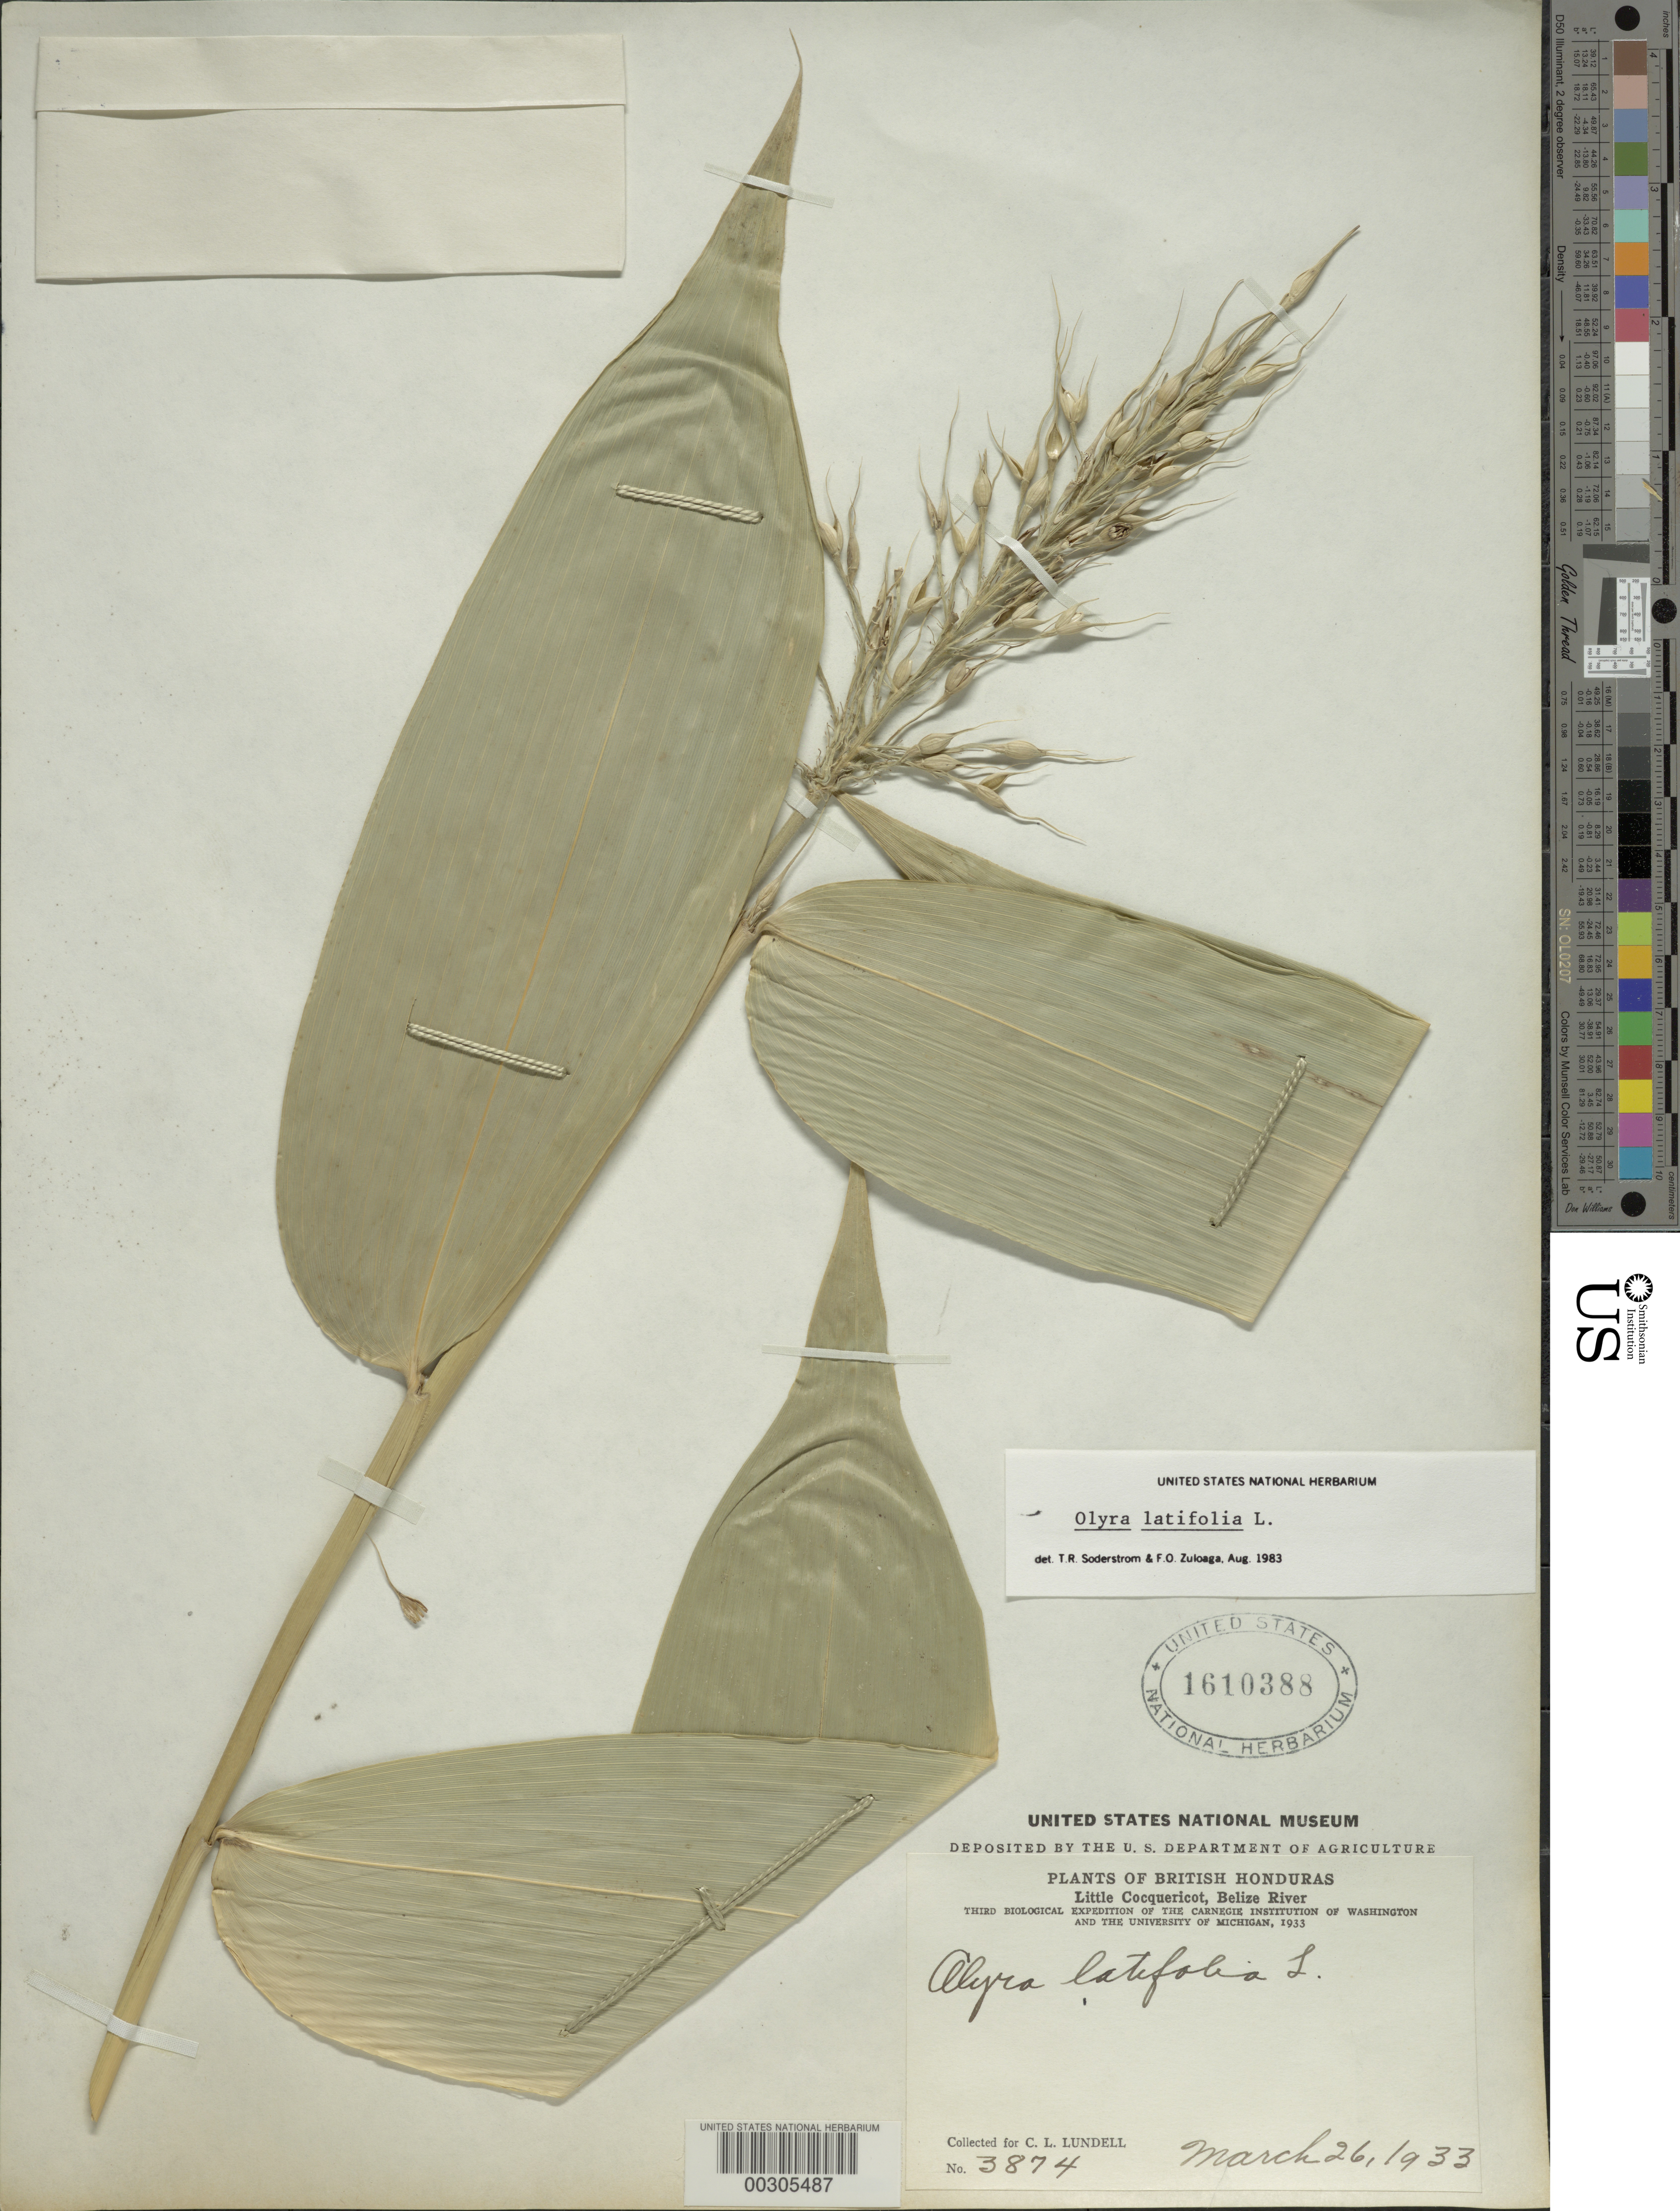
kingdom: Plantae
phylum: Tracheophyta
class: Liliopsida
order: Poales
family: Poaceae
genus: Olyra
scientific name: Olyra latifolia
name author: L.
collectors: C. L. Lundell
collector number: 3874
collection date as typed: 26 Mar 1933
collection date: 1933-03-26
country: Belize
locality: Little Cocquericot, Belize River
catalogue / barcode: US 1610388